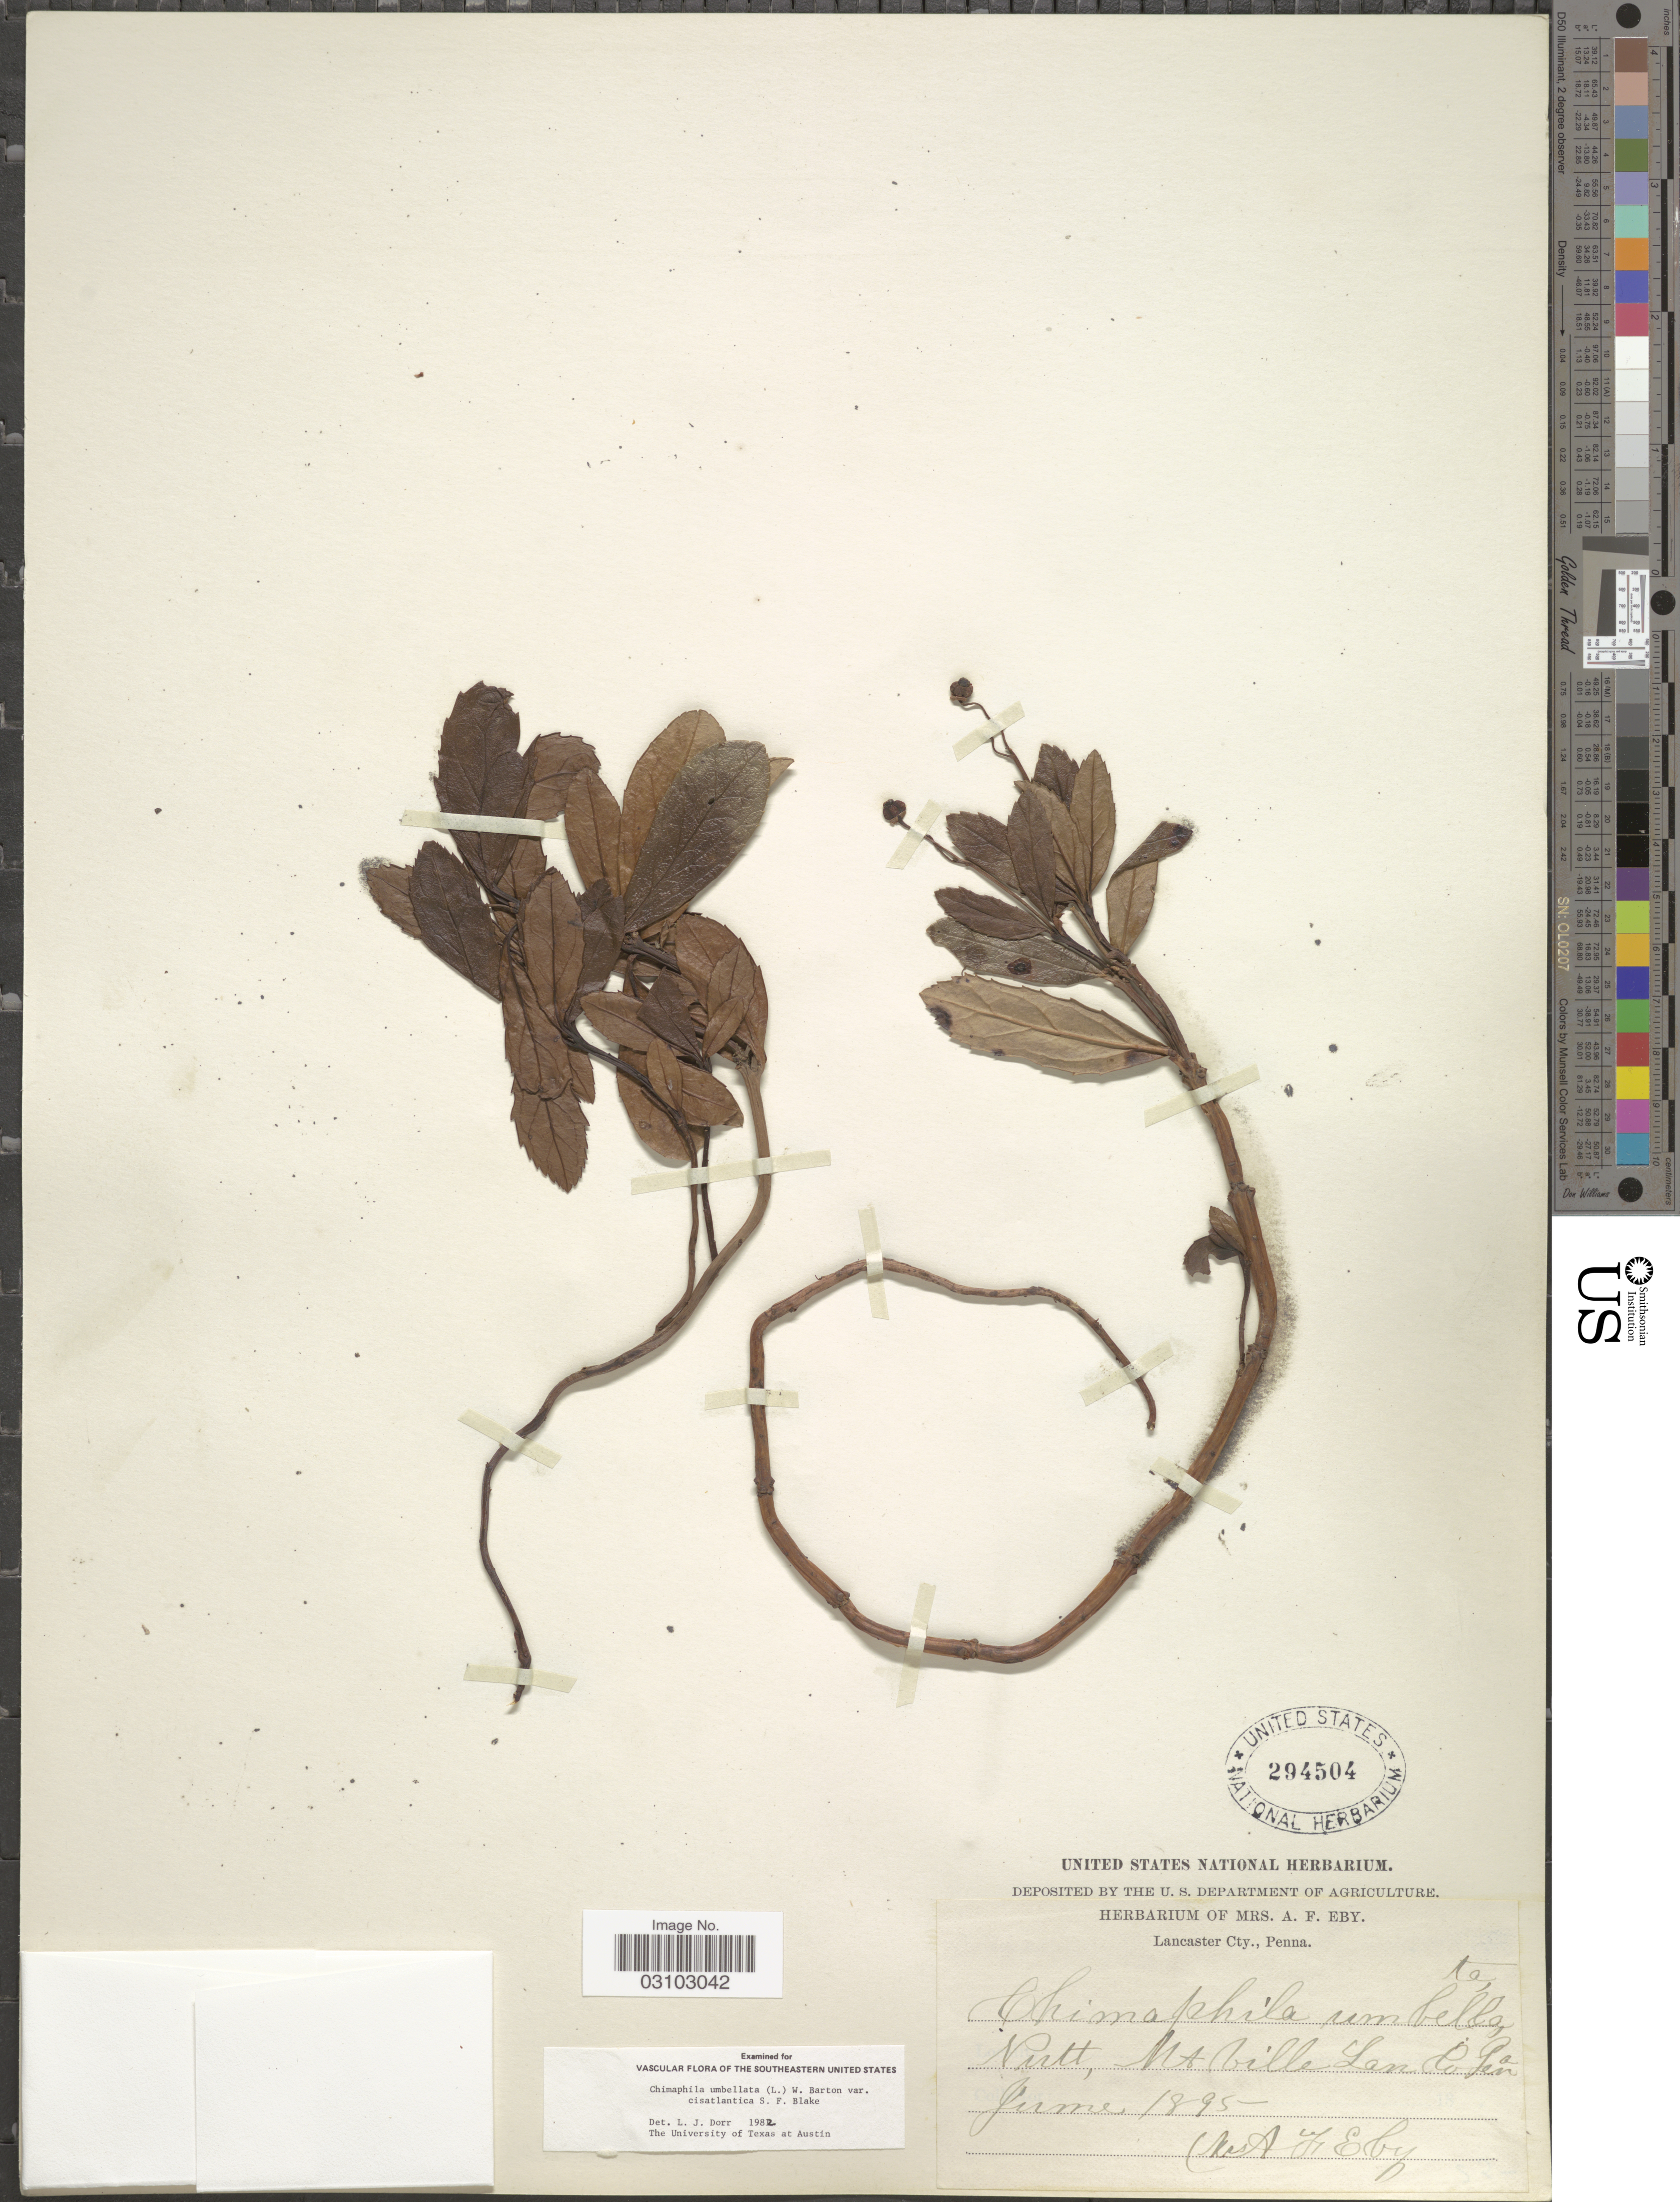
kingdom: Plantae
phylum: Tracheophyta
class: Magnoliopsida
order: Ericales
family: Ericaceae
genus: Chimaphila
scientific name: Chimaphila umbellata subsp. cisatlantica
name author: (S.F. Blake) Hultén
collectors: Mrs. A. F. Eby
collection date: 1895-06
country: United States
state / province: Pennsylvania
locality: Lancaster Cty. Mt. Ville Lan. Co.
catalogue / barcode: US 294504